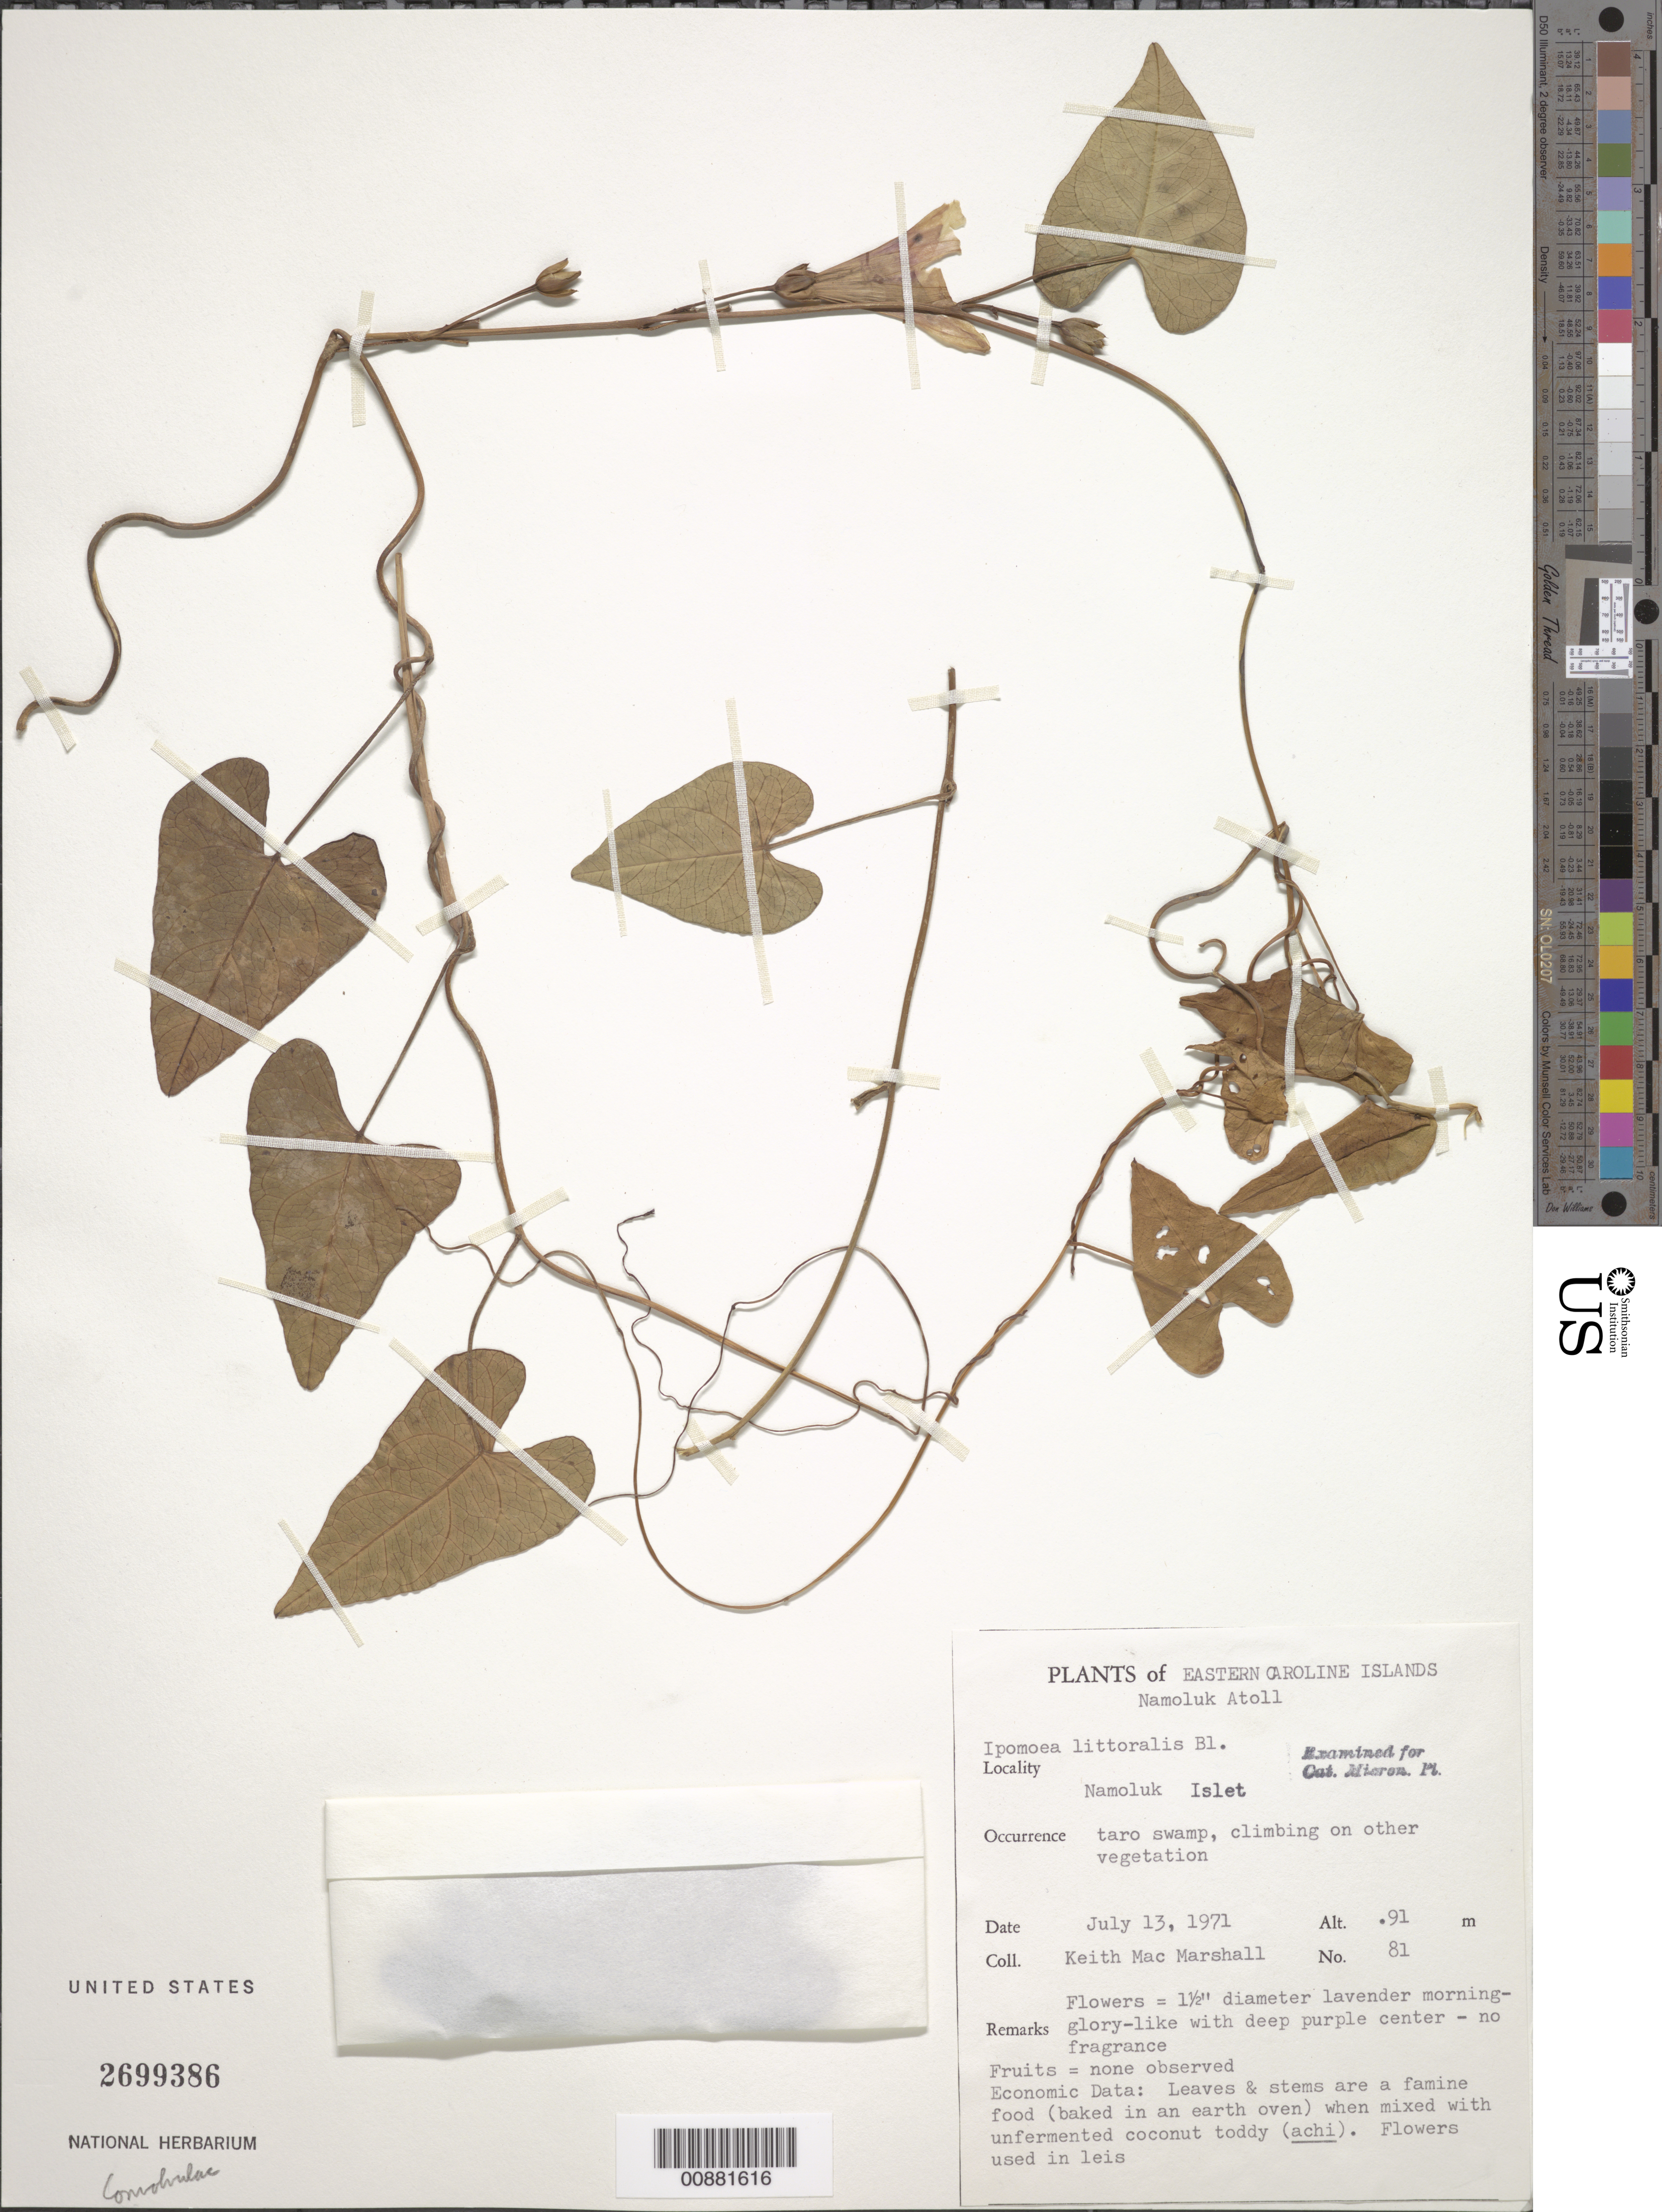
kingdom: Plantae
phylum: Tracheophyta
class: Magnoliopsida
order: Solanales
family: Convolvulaceae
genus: Ipomoea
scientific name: Ipomoea littoralis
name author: Blume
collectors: K. M. Marshall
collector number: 81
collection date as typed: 13 Jul 1971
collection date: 1971-07-13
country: Micronesia, Federated States of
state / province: Truk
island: Namokuk [Namoluk] Atoll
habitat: taro swamp, climbing on other vegetation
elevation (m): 0.91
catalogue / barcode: US 2699386